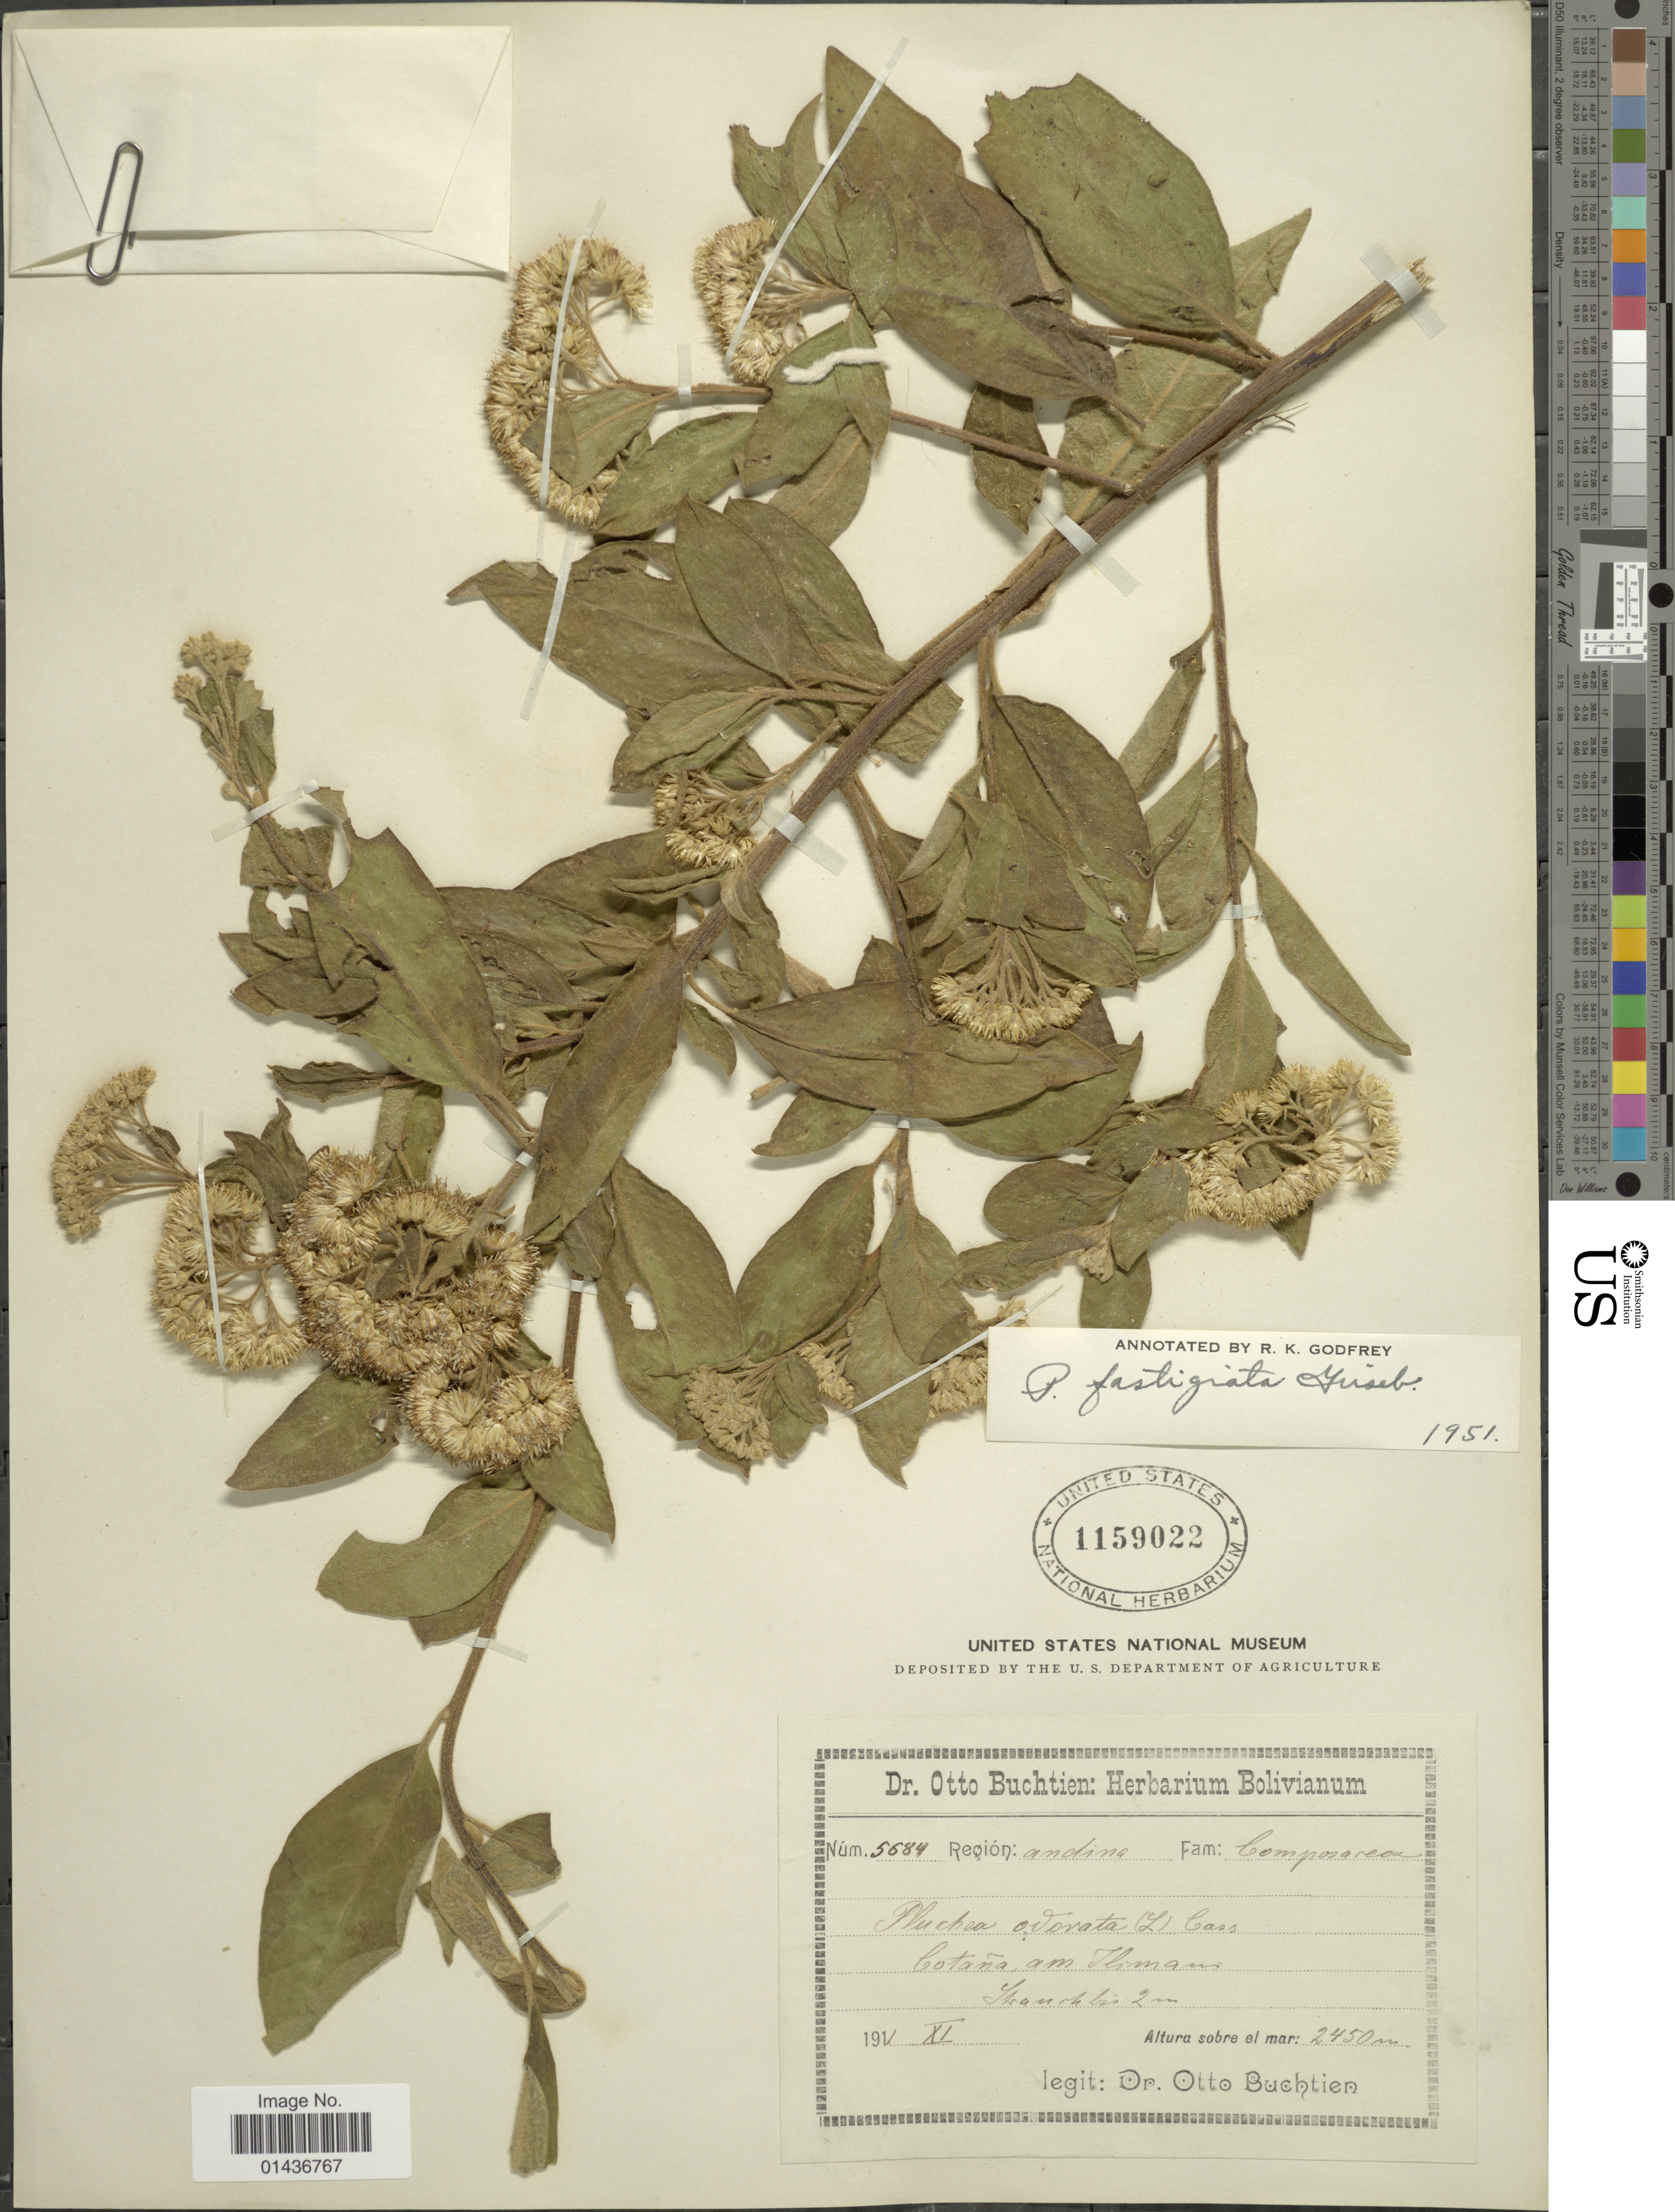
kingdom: Plantae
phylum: Tracheophyta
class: Magnoliopsida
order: Asterales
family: Asteraceae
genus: Pluchea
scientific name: Pluchea fastigiata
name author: Griseb.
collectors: O. Buchtien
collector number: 5684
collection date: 1911-11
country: Bolivia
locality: Cotaña, am Illimani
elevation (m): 2450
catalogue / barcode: US 1159022